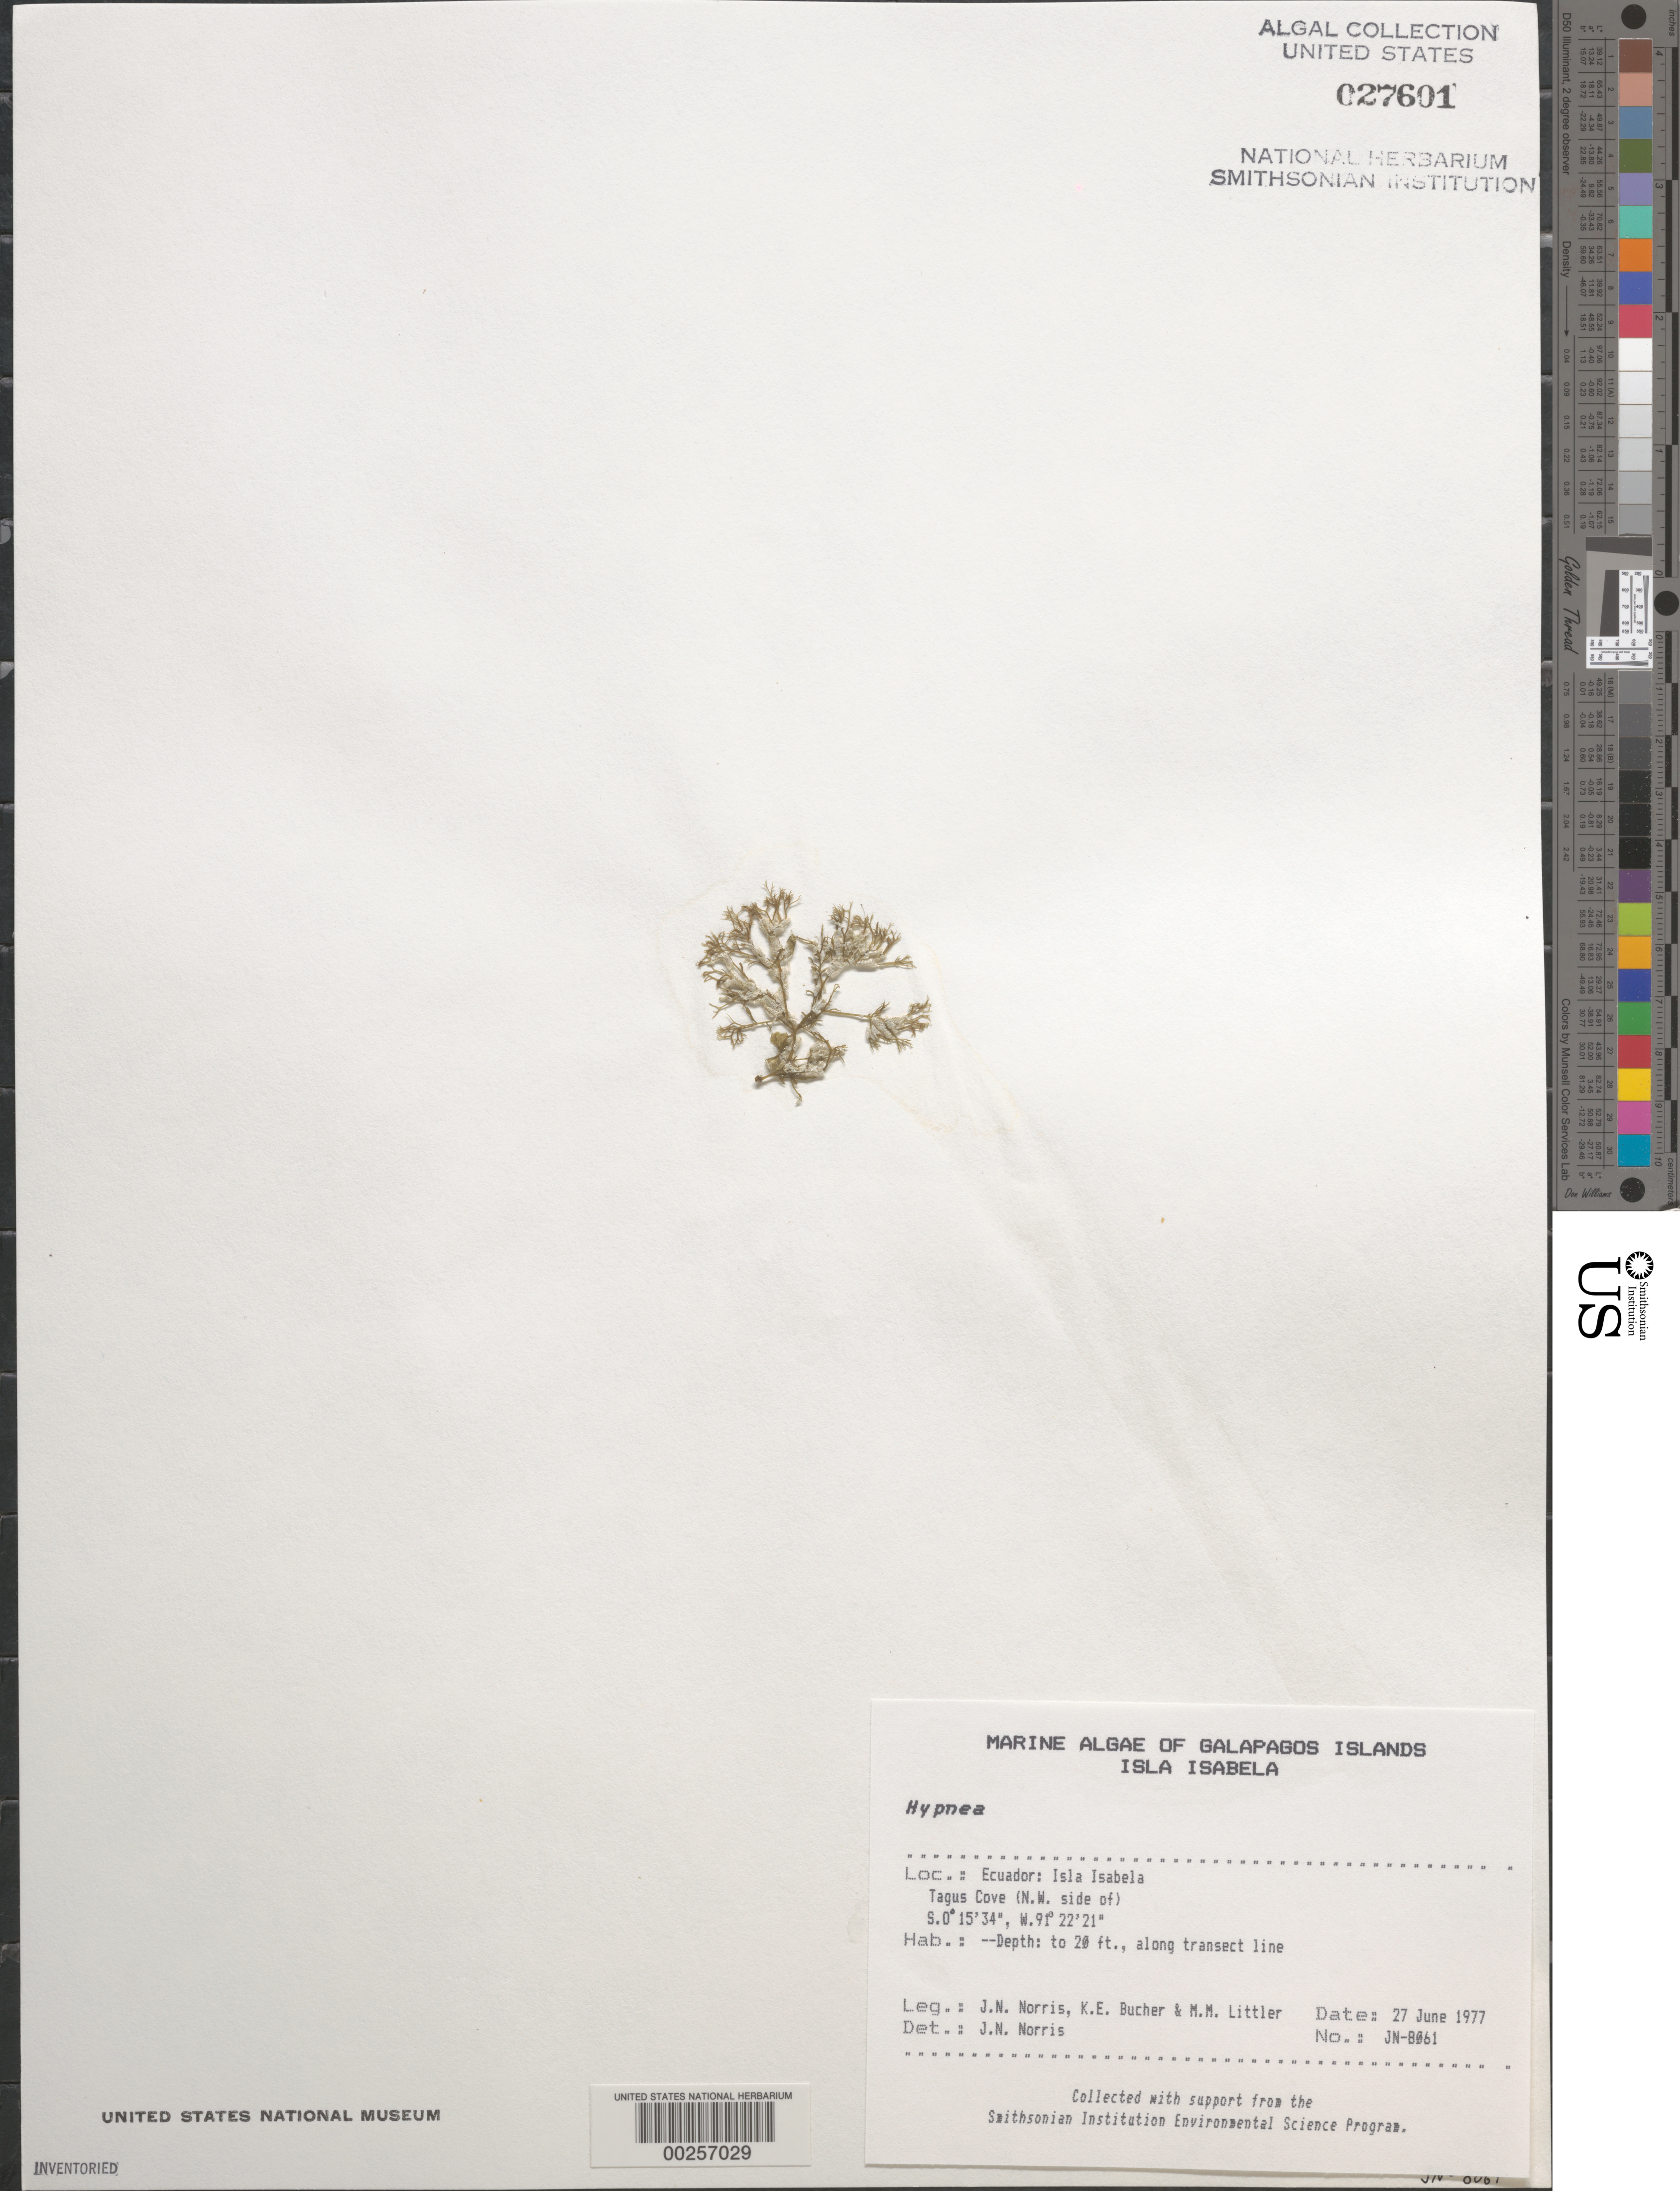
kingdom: Plantae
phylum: Rhodophyta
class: Florideophyceae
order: Gigartinales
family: Cystocloniaceae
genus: Hypnea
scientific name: Hypnea sp.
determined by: Norris, James N.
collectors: J. N. Norris, K. E. Bucher & M. M. Littler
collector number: JN-8061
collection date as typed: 27 Jun 1977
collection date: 1977-06-27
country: Ecuador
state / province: Colón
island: Isabela [Albemarle]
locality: Tagus Cove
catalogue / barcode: US 27601